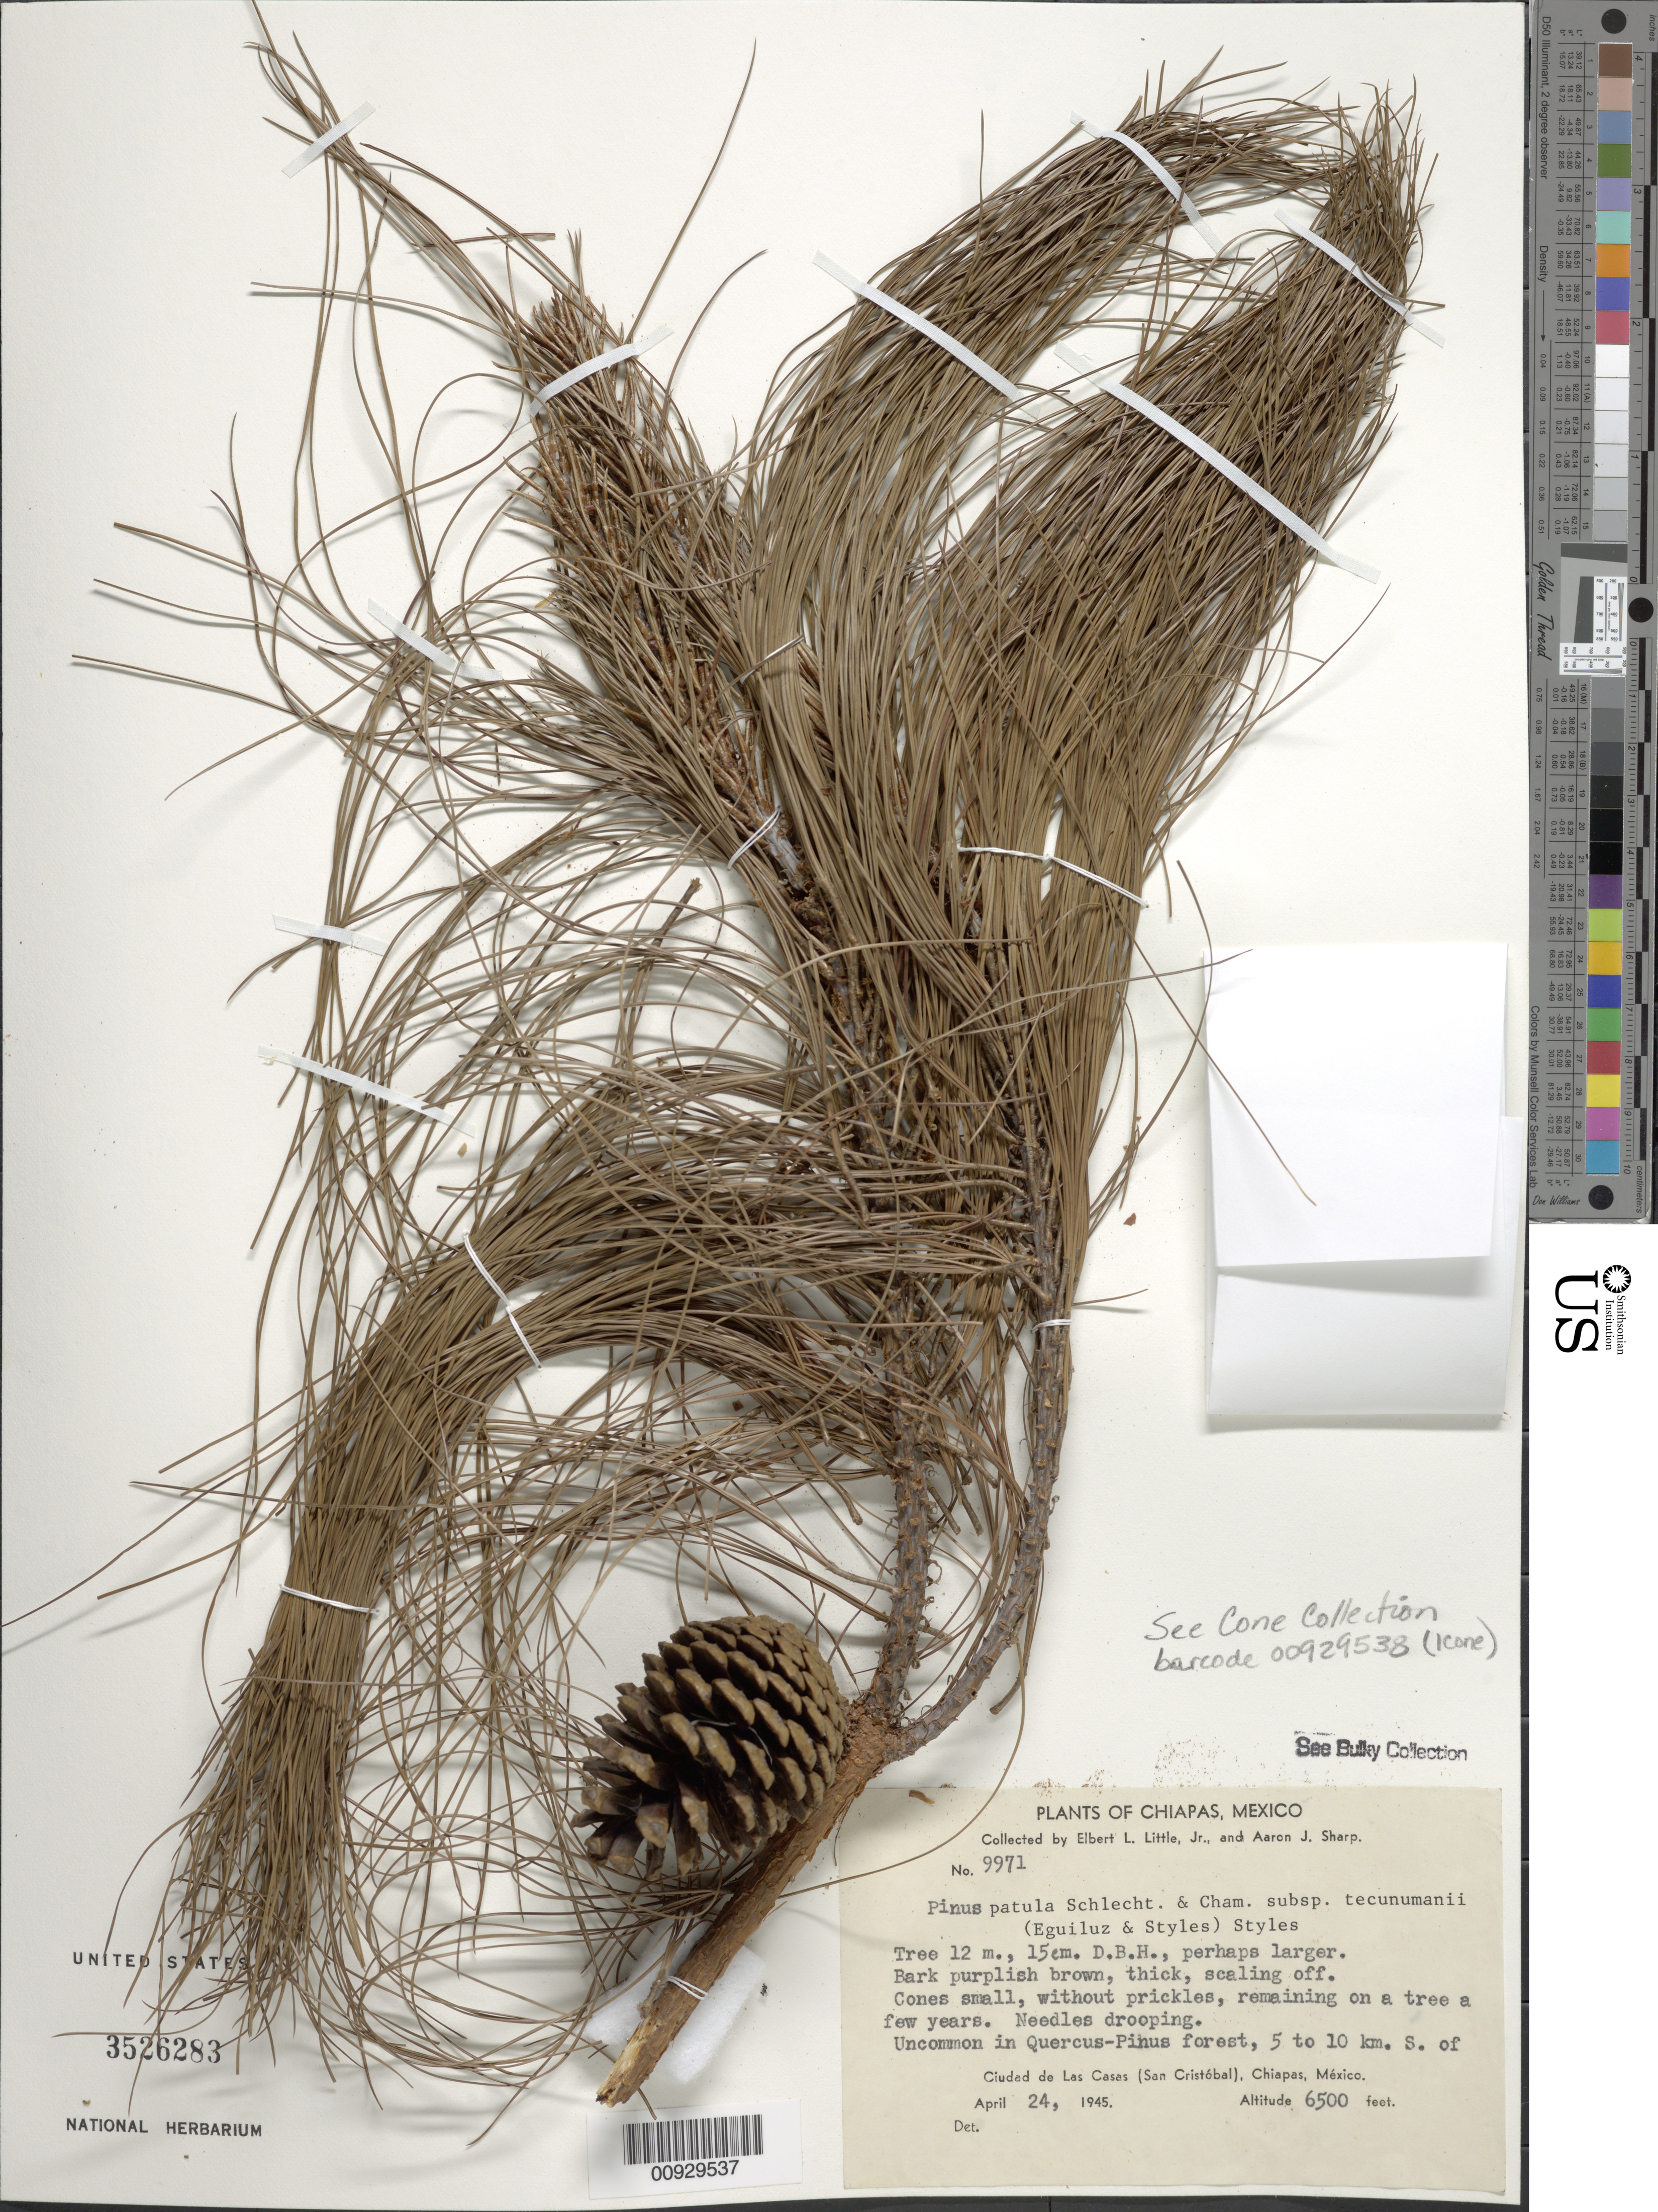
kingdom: Plantae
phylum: Tracheophyta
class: Pinopsida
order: Pinales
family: Pinaceae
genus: Pinus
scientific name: Pinus patula subsp. tecunumanii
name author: (F. Schwerdtf. ex Eguiluz & J.P. Perry) Styles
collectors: E. L. Little & A. J. Sharp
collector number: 9971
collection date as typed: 24 Apr 1945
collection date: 1945-04-24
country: Mexico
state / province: Chiapas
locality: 5 to 10 km. S of Ciudad de las Casas (San Cristóbal).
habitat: Quercus-Pinus forest.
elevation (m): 1981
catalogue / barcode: US 3526283